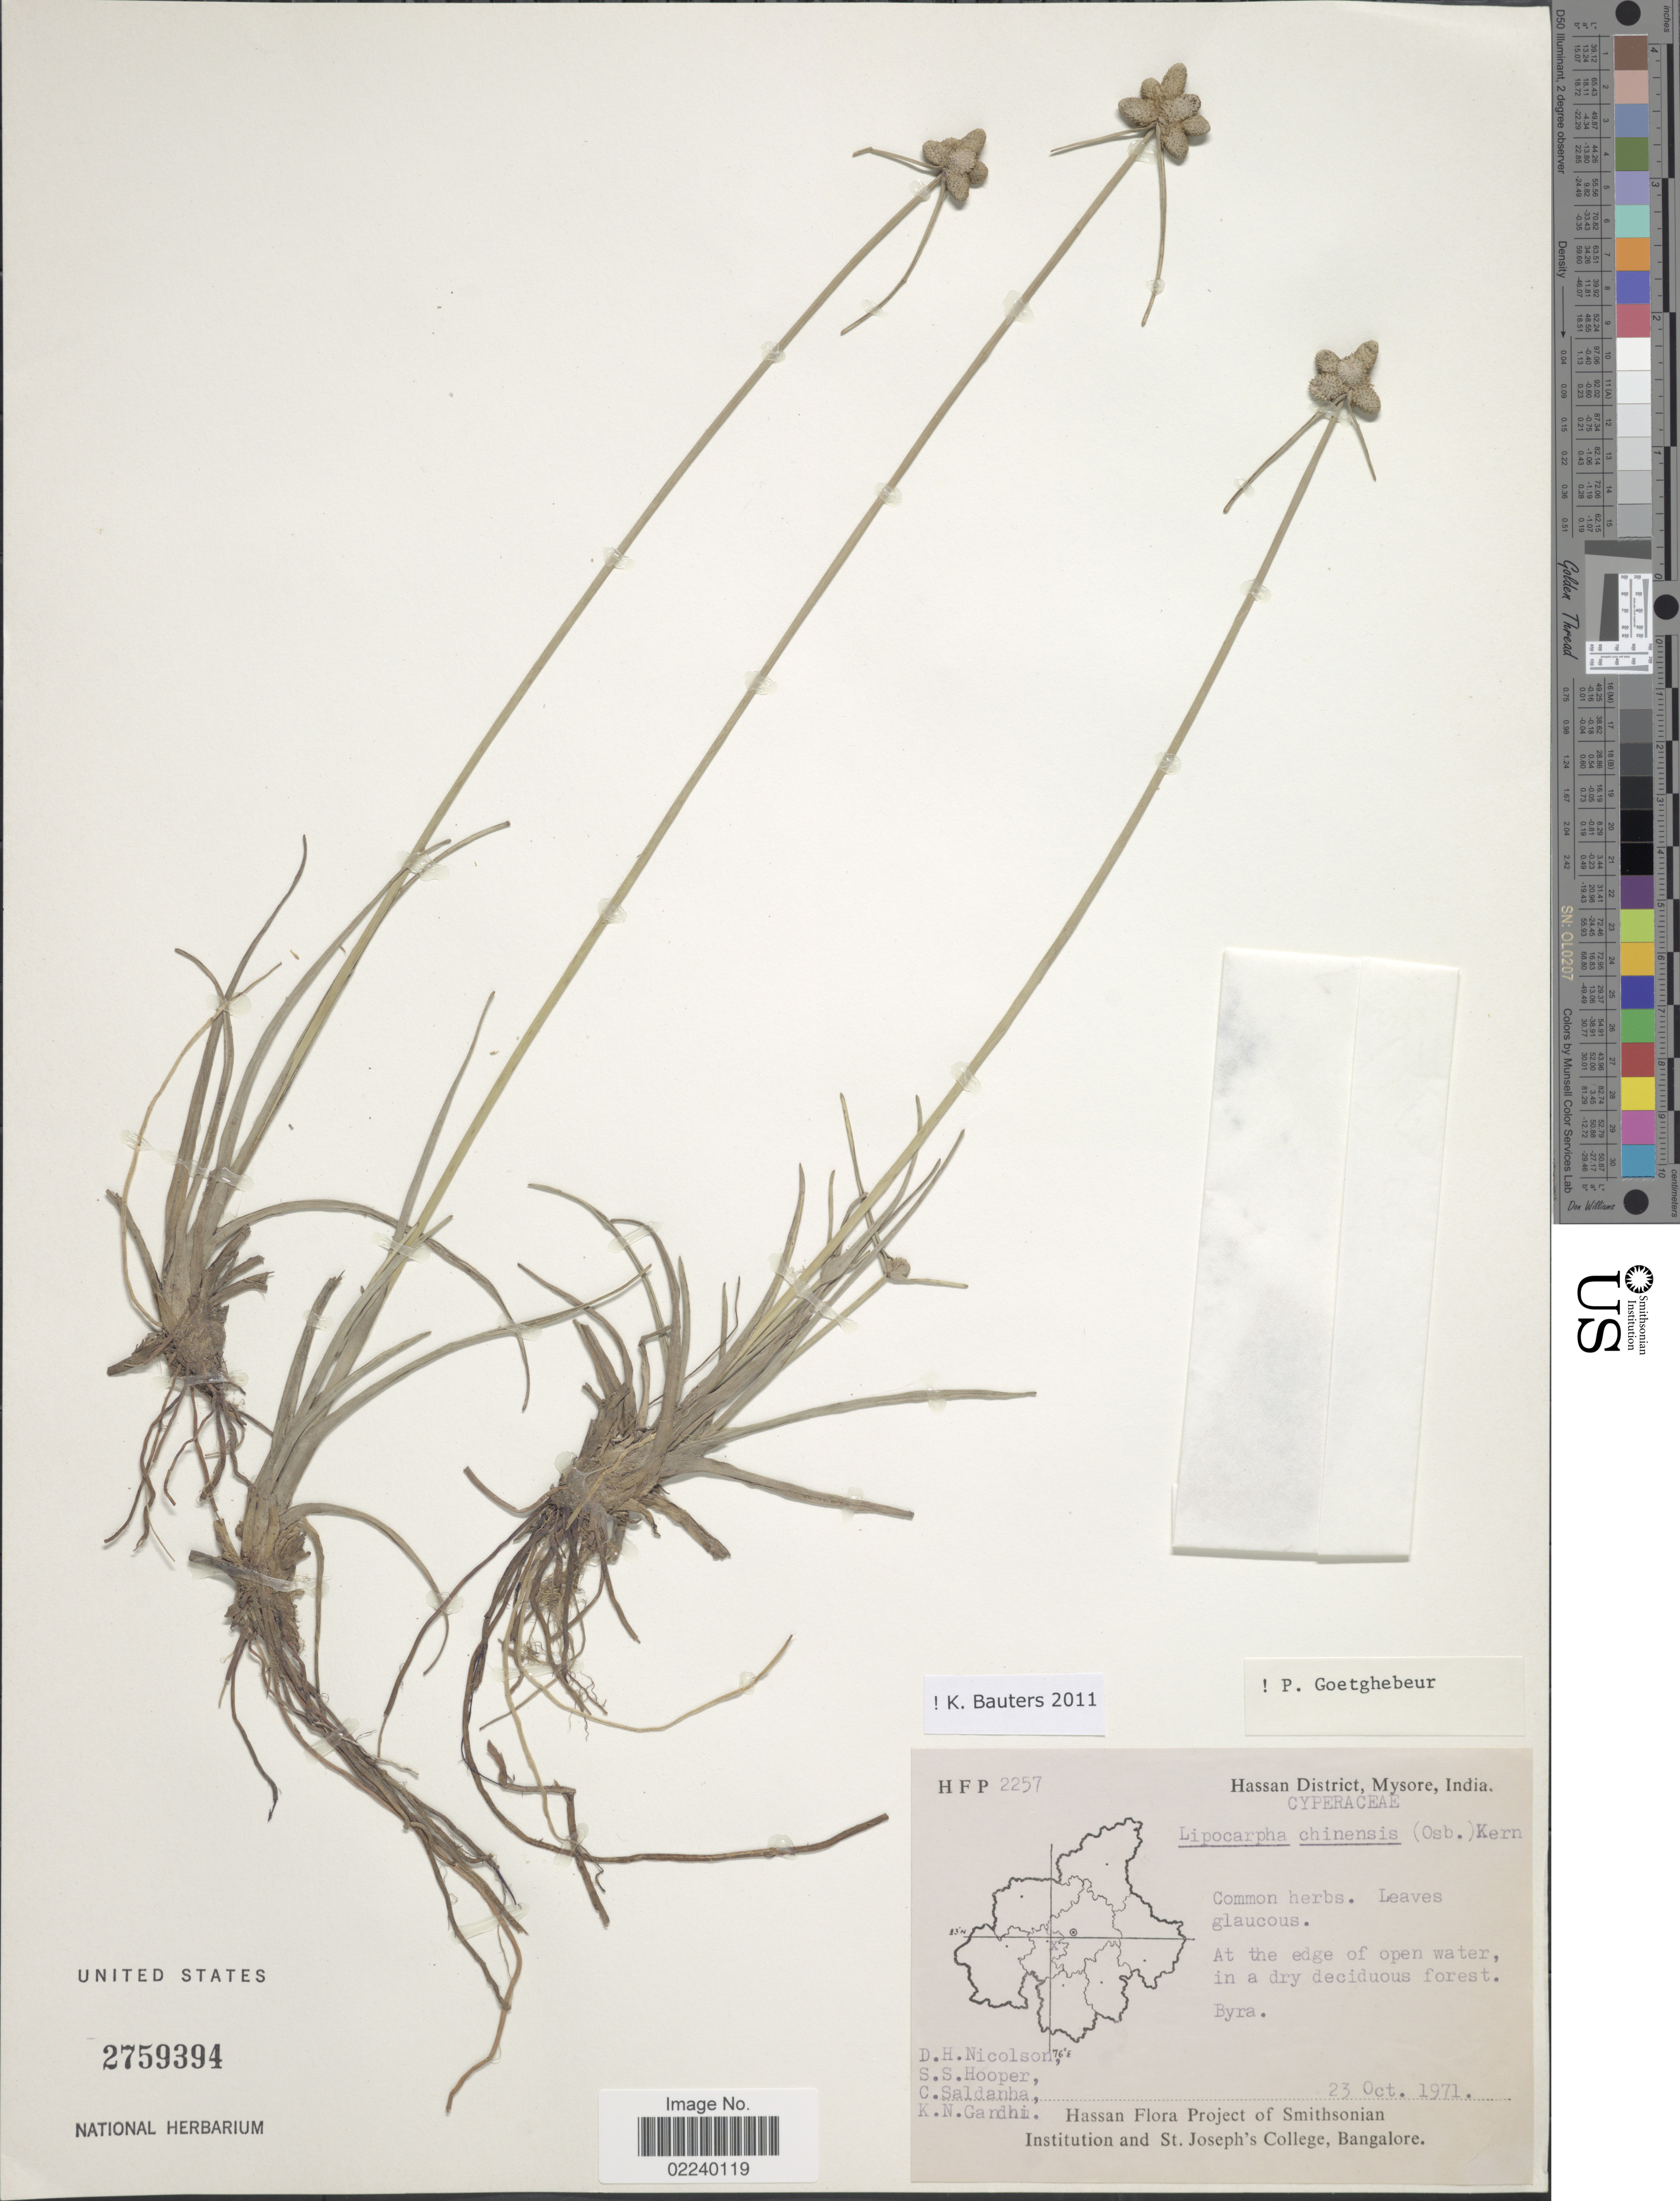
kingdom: Plantae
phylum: Tracheophyta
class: Liliopsida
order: Poales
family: Cyperaceae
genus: Cyperus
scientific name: Cyperus albescens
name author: (Steud.) Larridon & Govaerts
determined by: Strong, M. T., (US), Smithsonian Institution - National Museum of Natural History (UNITED STATES)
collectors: D. H. Nicolson, S. S. Hooper, C. Saldanha & K. N. Gandhi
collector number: HFP2257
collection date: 1971-10-23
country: India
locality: Hassan District, Mysore, Byra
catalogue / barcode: US 2759394